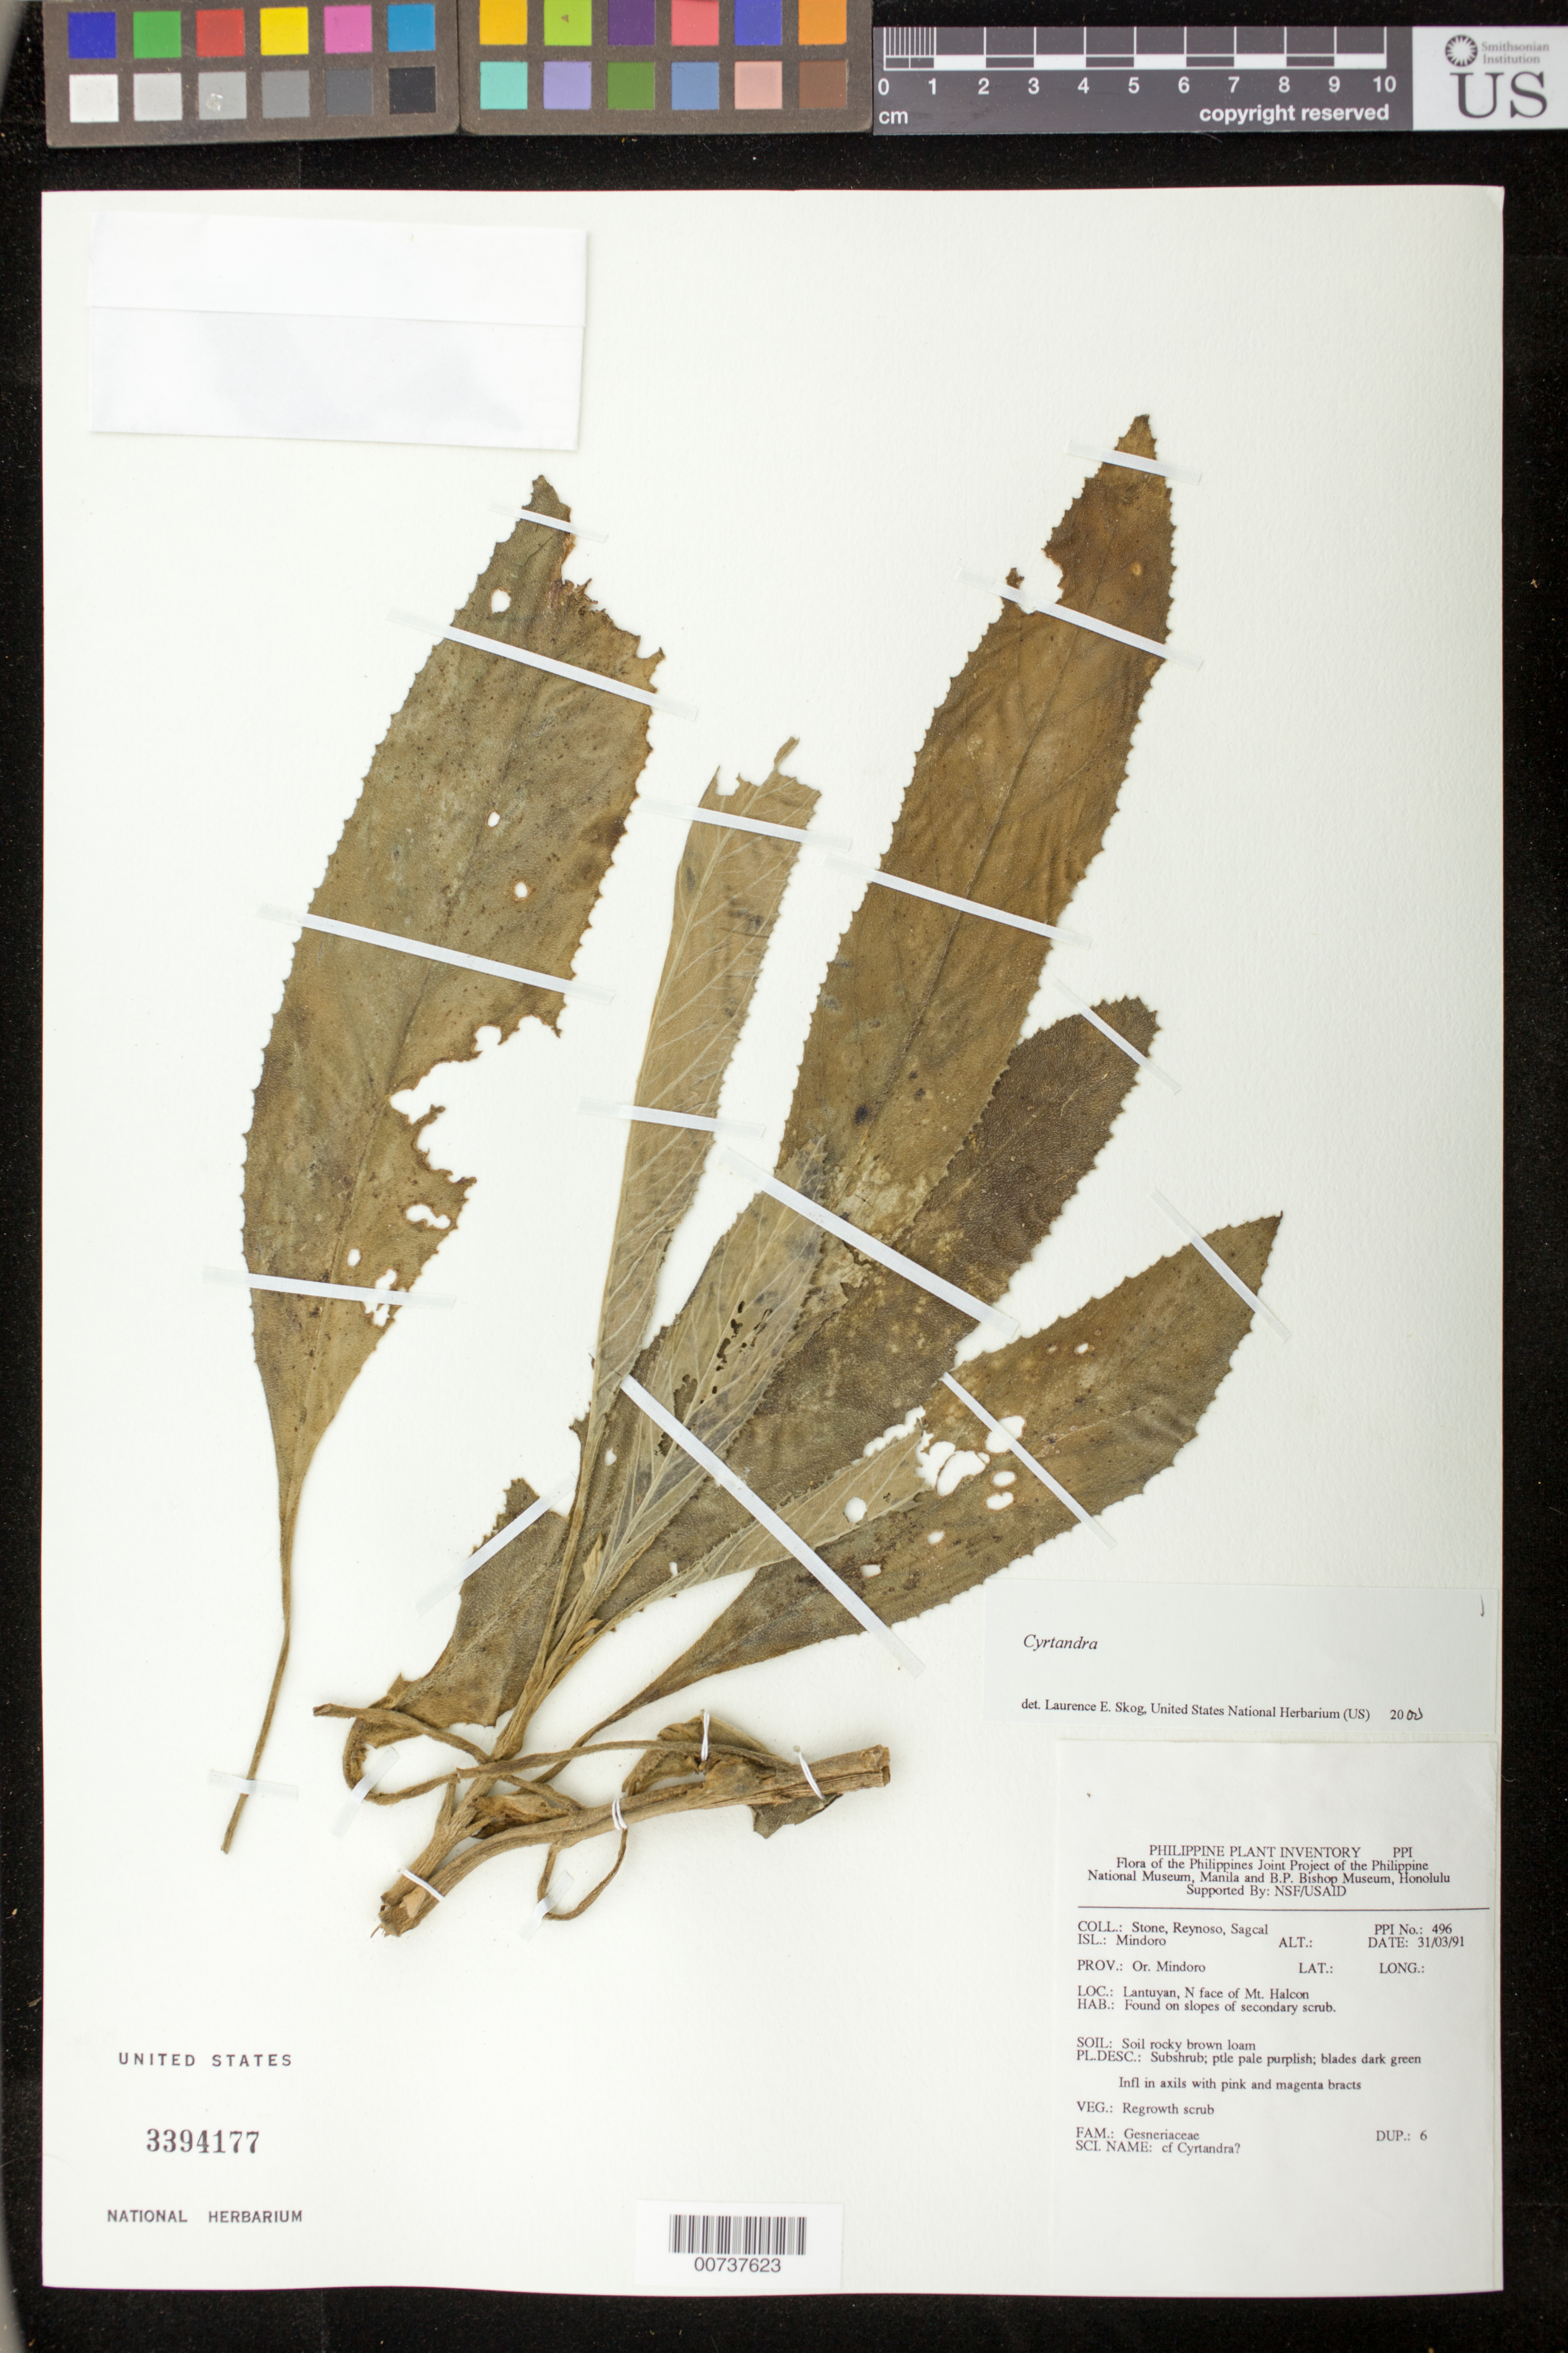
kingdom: Plantae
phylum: Tracheophyta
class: Magnoliopsida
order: Lamiales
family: Gesneriaceae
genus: Cyrtandra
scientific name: Cyrtandra sp.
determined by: Skog, Laurence E.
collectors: B. C. Stone, E. Reynoso & E. Sagcal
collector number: PPI no. 496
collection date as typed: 31 Mar 1991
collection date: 1991-03-31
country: Philippines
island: Mindoro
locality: Prov. Or. Mindoro; Lantuyan, N face of Mt. Halcon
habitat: Regrown scrub, found on slopes of secondary scrub, soil rocky brown loam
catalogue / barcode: US 3394177